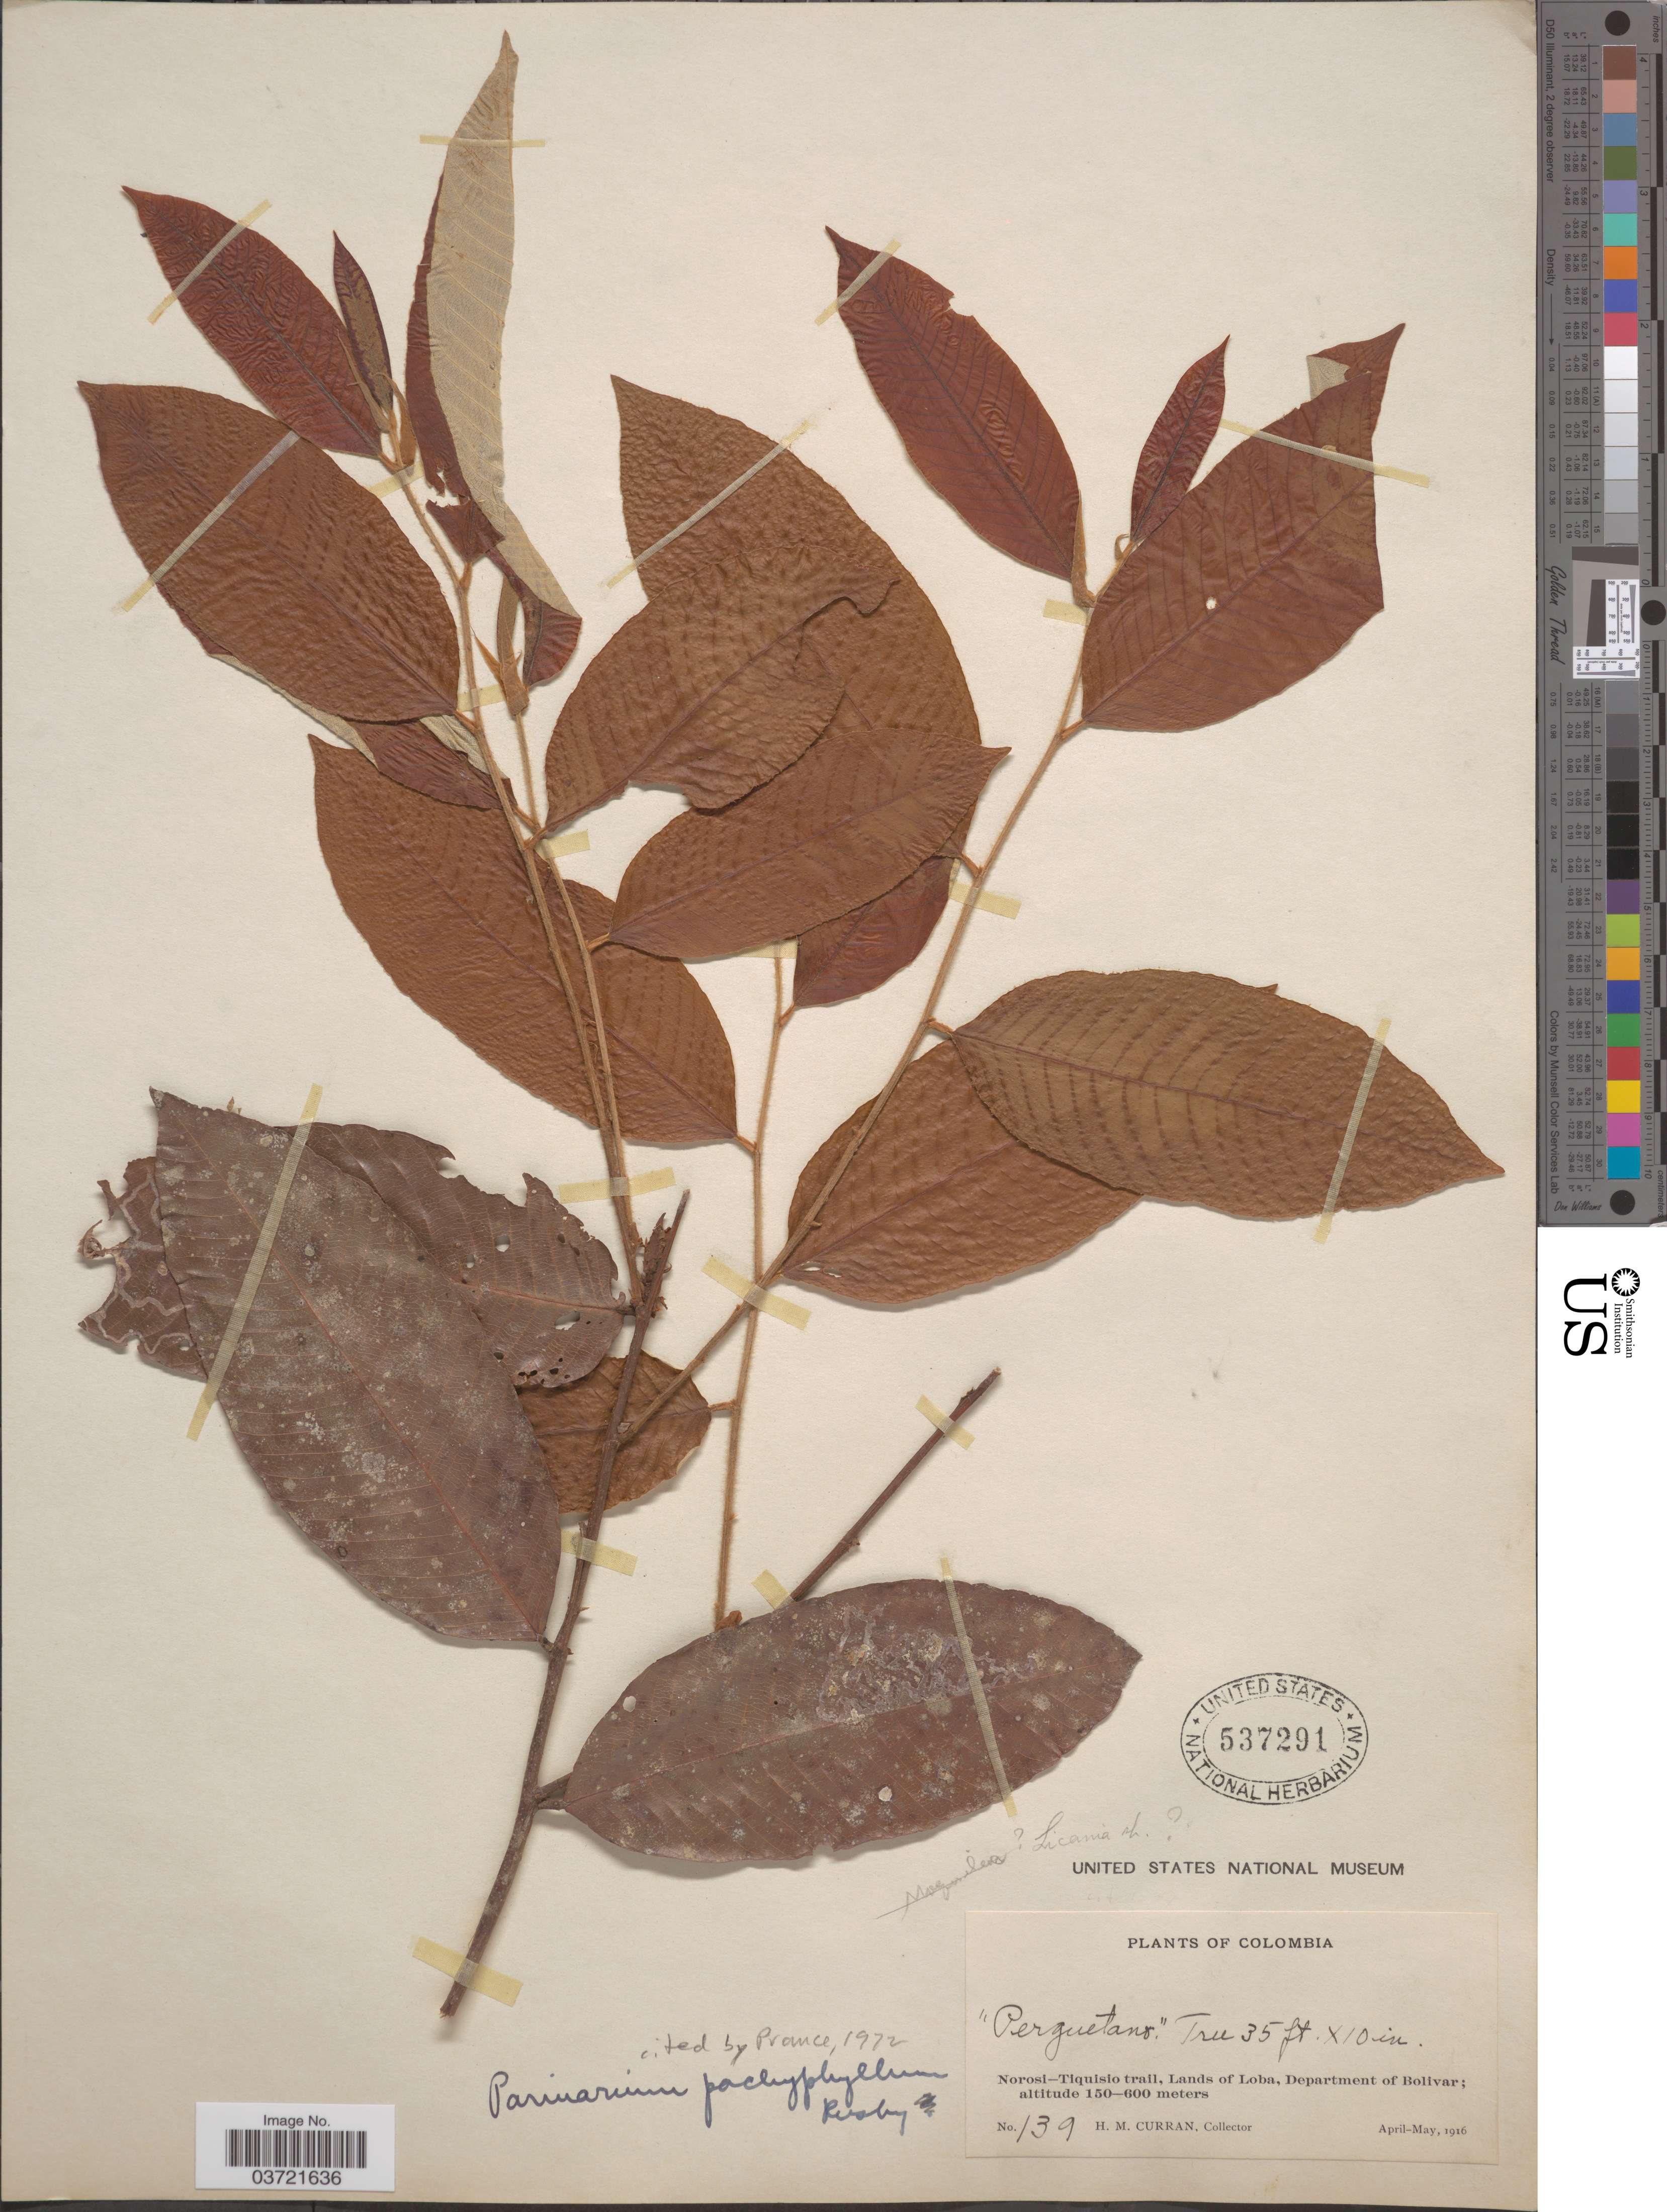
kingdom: Plantae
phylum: Tracheophyta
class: Magnoliopsida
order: Malpighiales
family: Chrysobalanaceae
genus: Parinari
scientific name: Parinari pachyphylla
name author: Rusby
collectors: H. M. Curran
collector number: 139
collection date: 1916-04/1916-05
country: Colombia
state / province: Bolívar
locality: Norosi-Tiquiso trail, Lands of Loba, Department of Bolivar.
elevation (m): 150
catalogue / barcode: US 537291